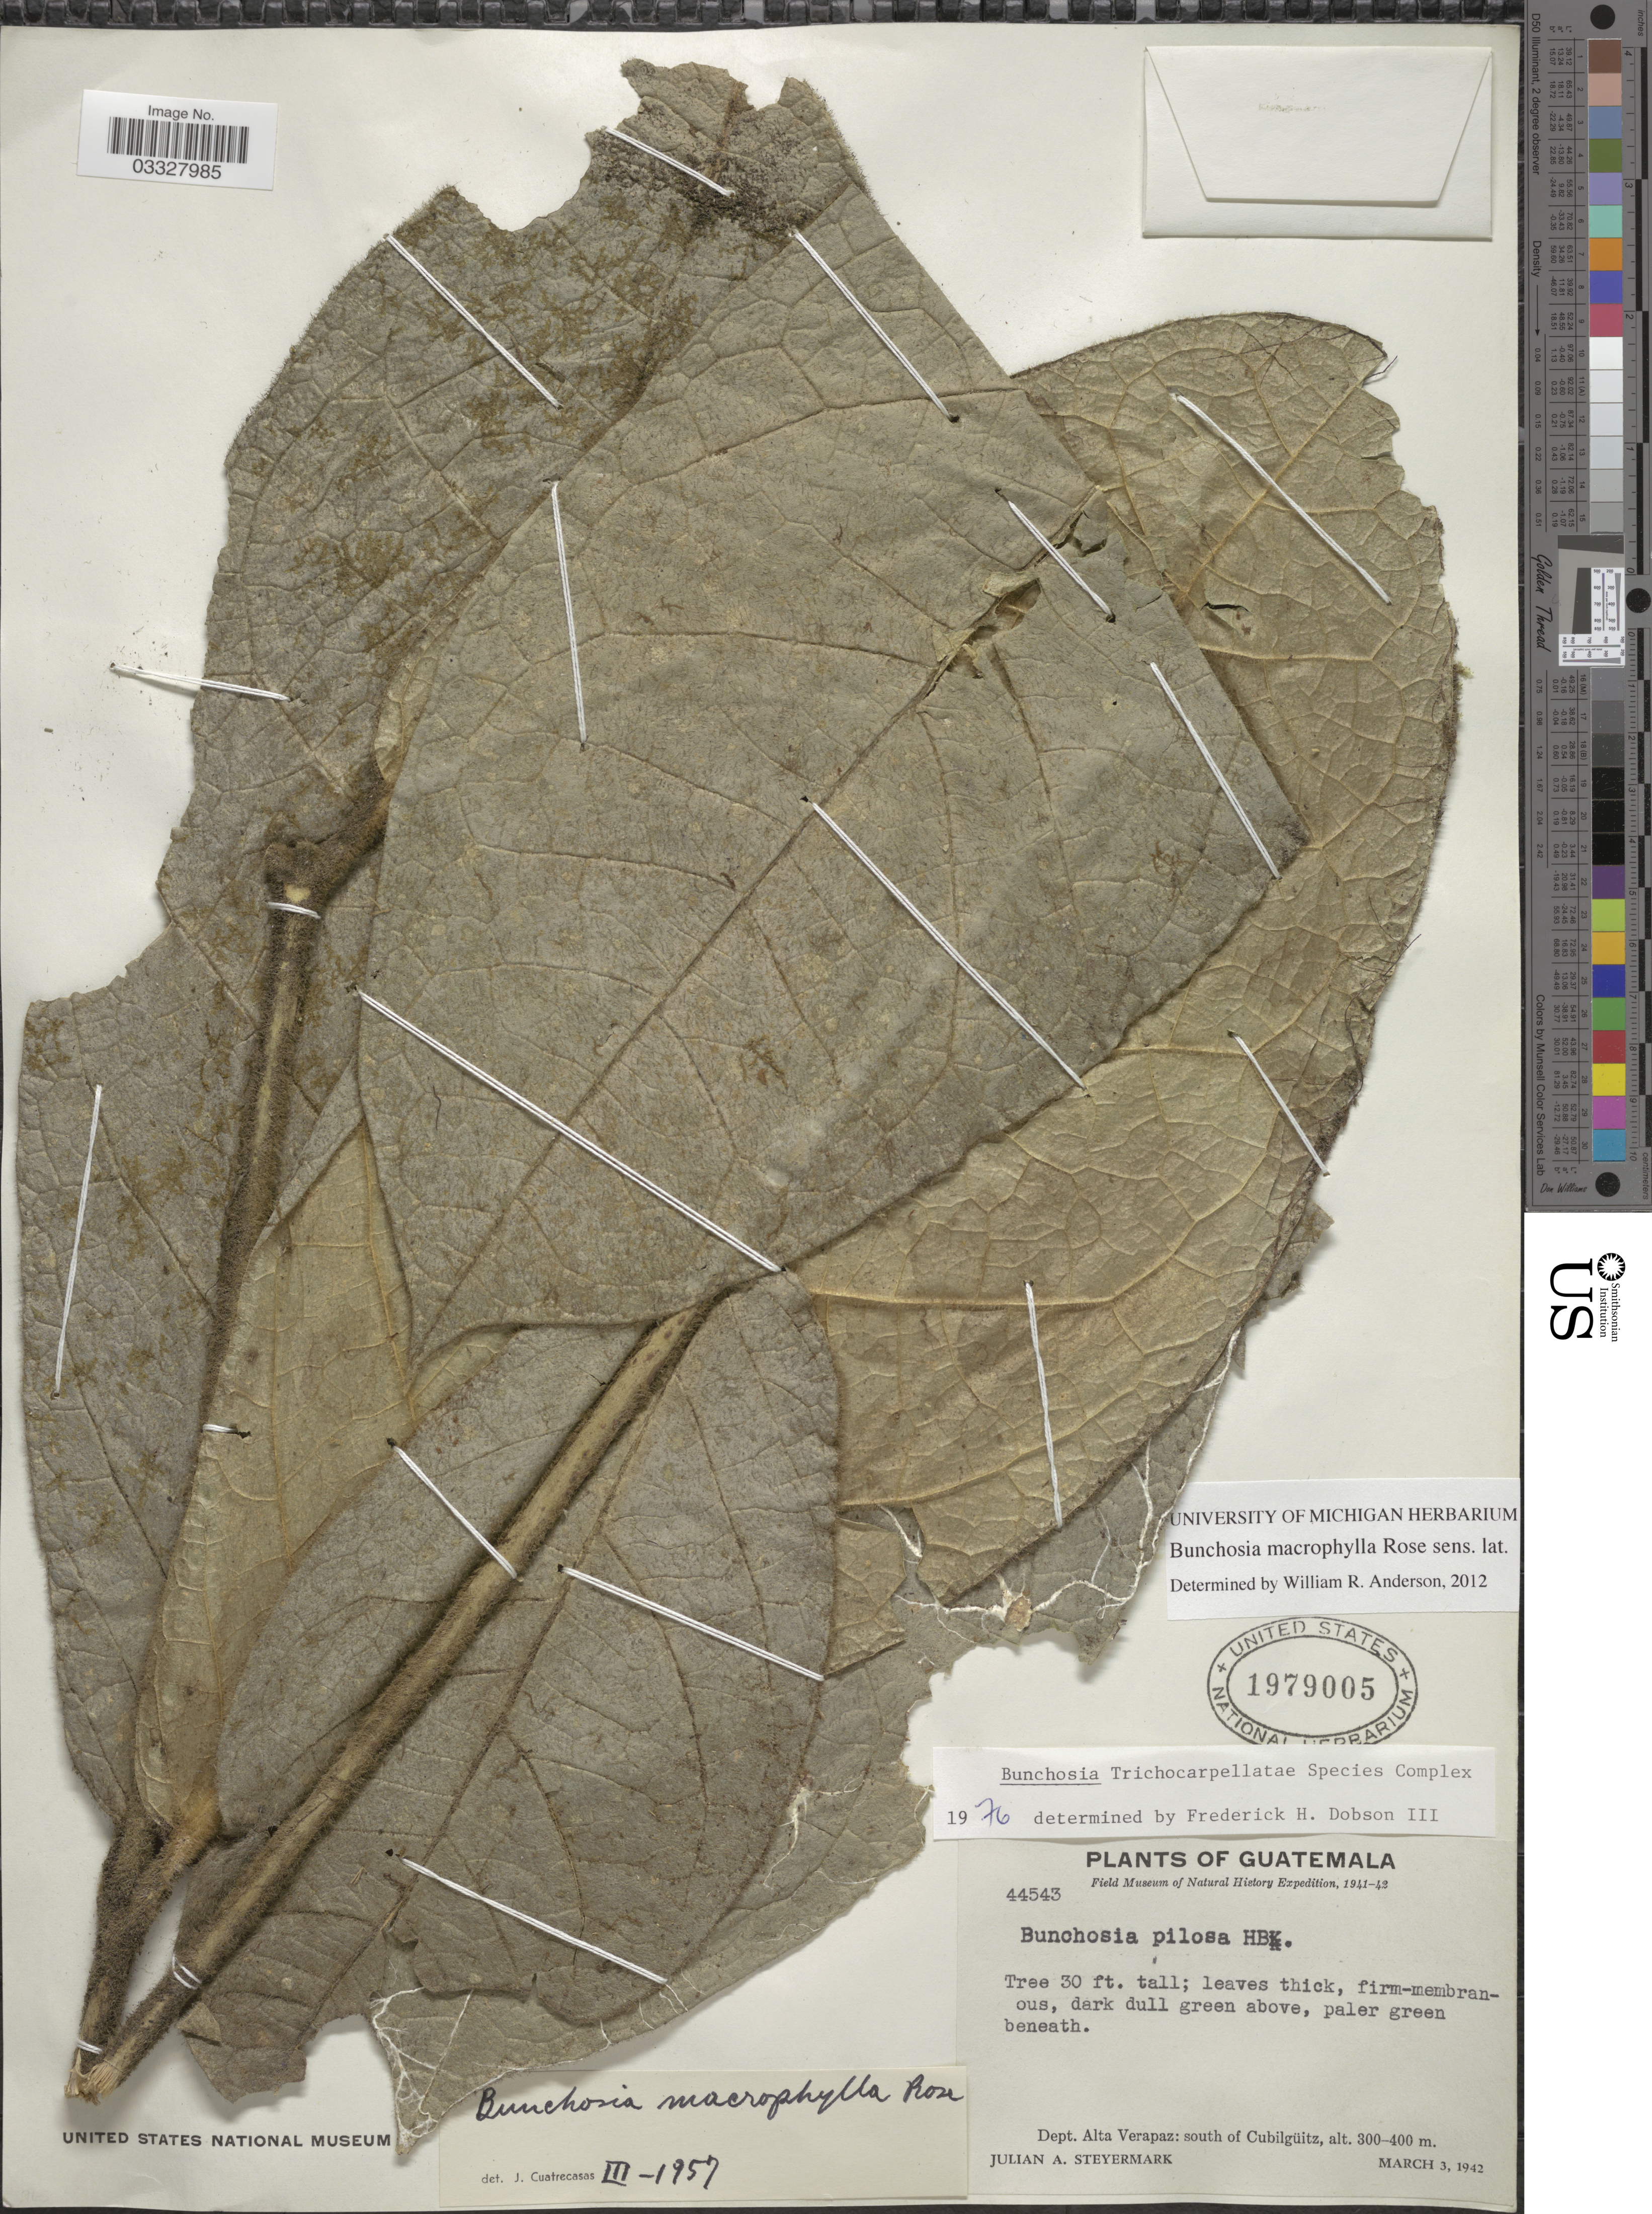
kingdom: Plantae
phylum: Tracheophyta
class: Magnoliopsida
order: Malpighiales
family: Malpighiaceae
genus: Bunchosia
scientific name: Bunchosia macrophylla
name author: Rose ex Donn. Sm. in Pittier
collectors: J. Steyermark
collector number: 44543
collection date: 1942-03-03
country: Guatemala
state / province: Alta Verapaz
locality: Dept. Alta Verapaz: south of Cubilgüitz.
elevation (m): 300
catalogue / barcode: US 1979005